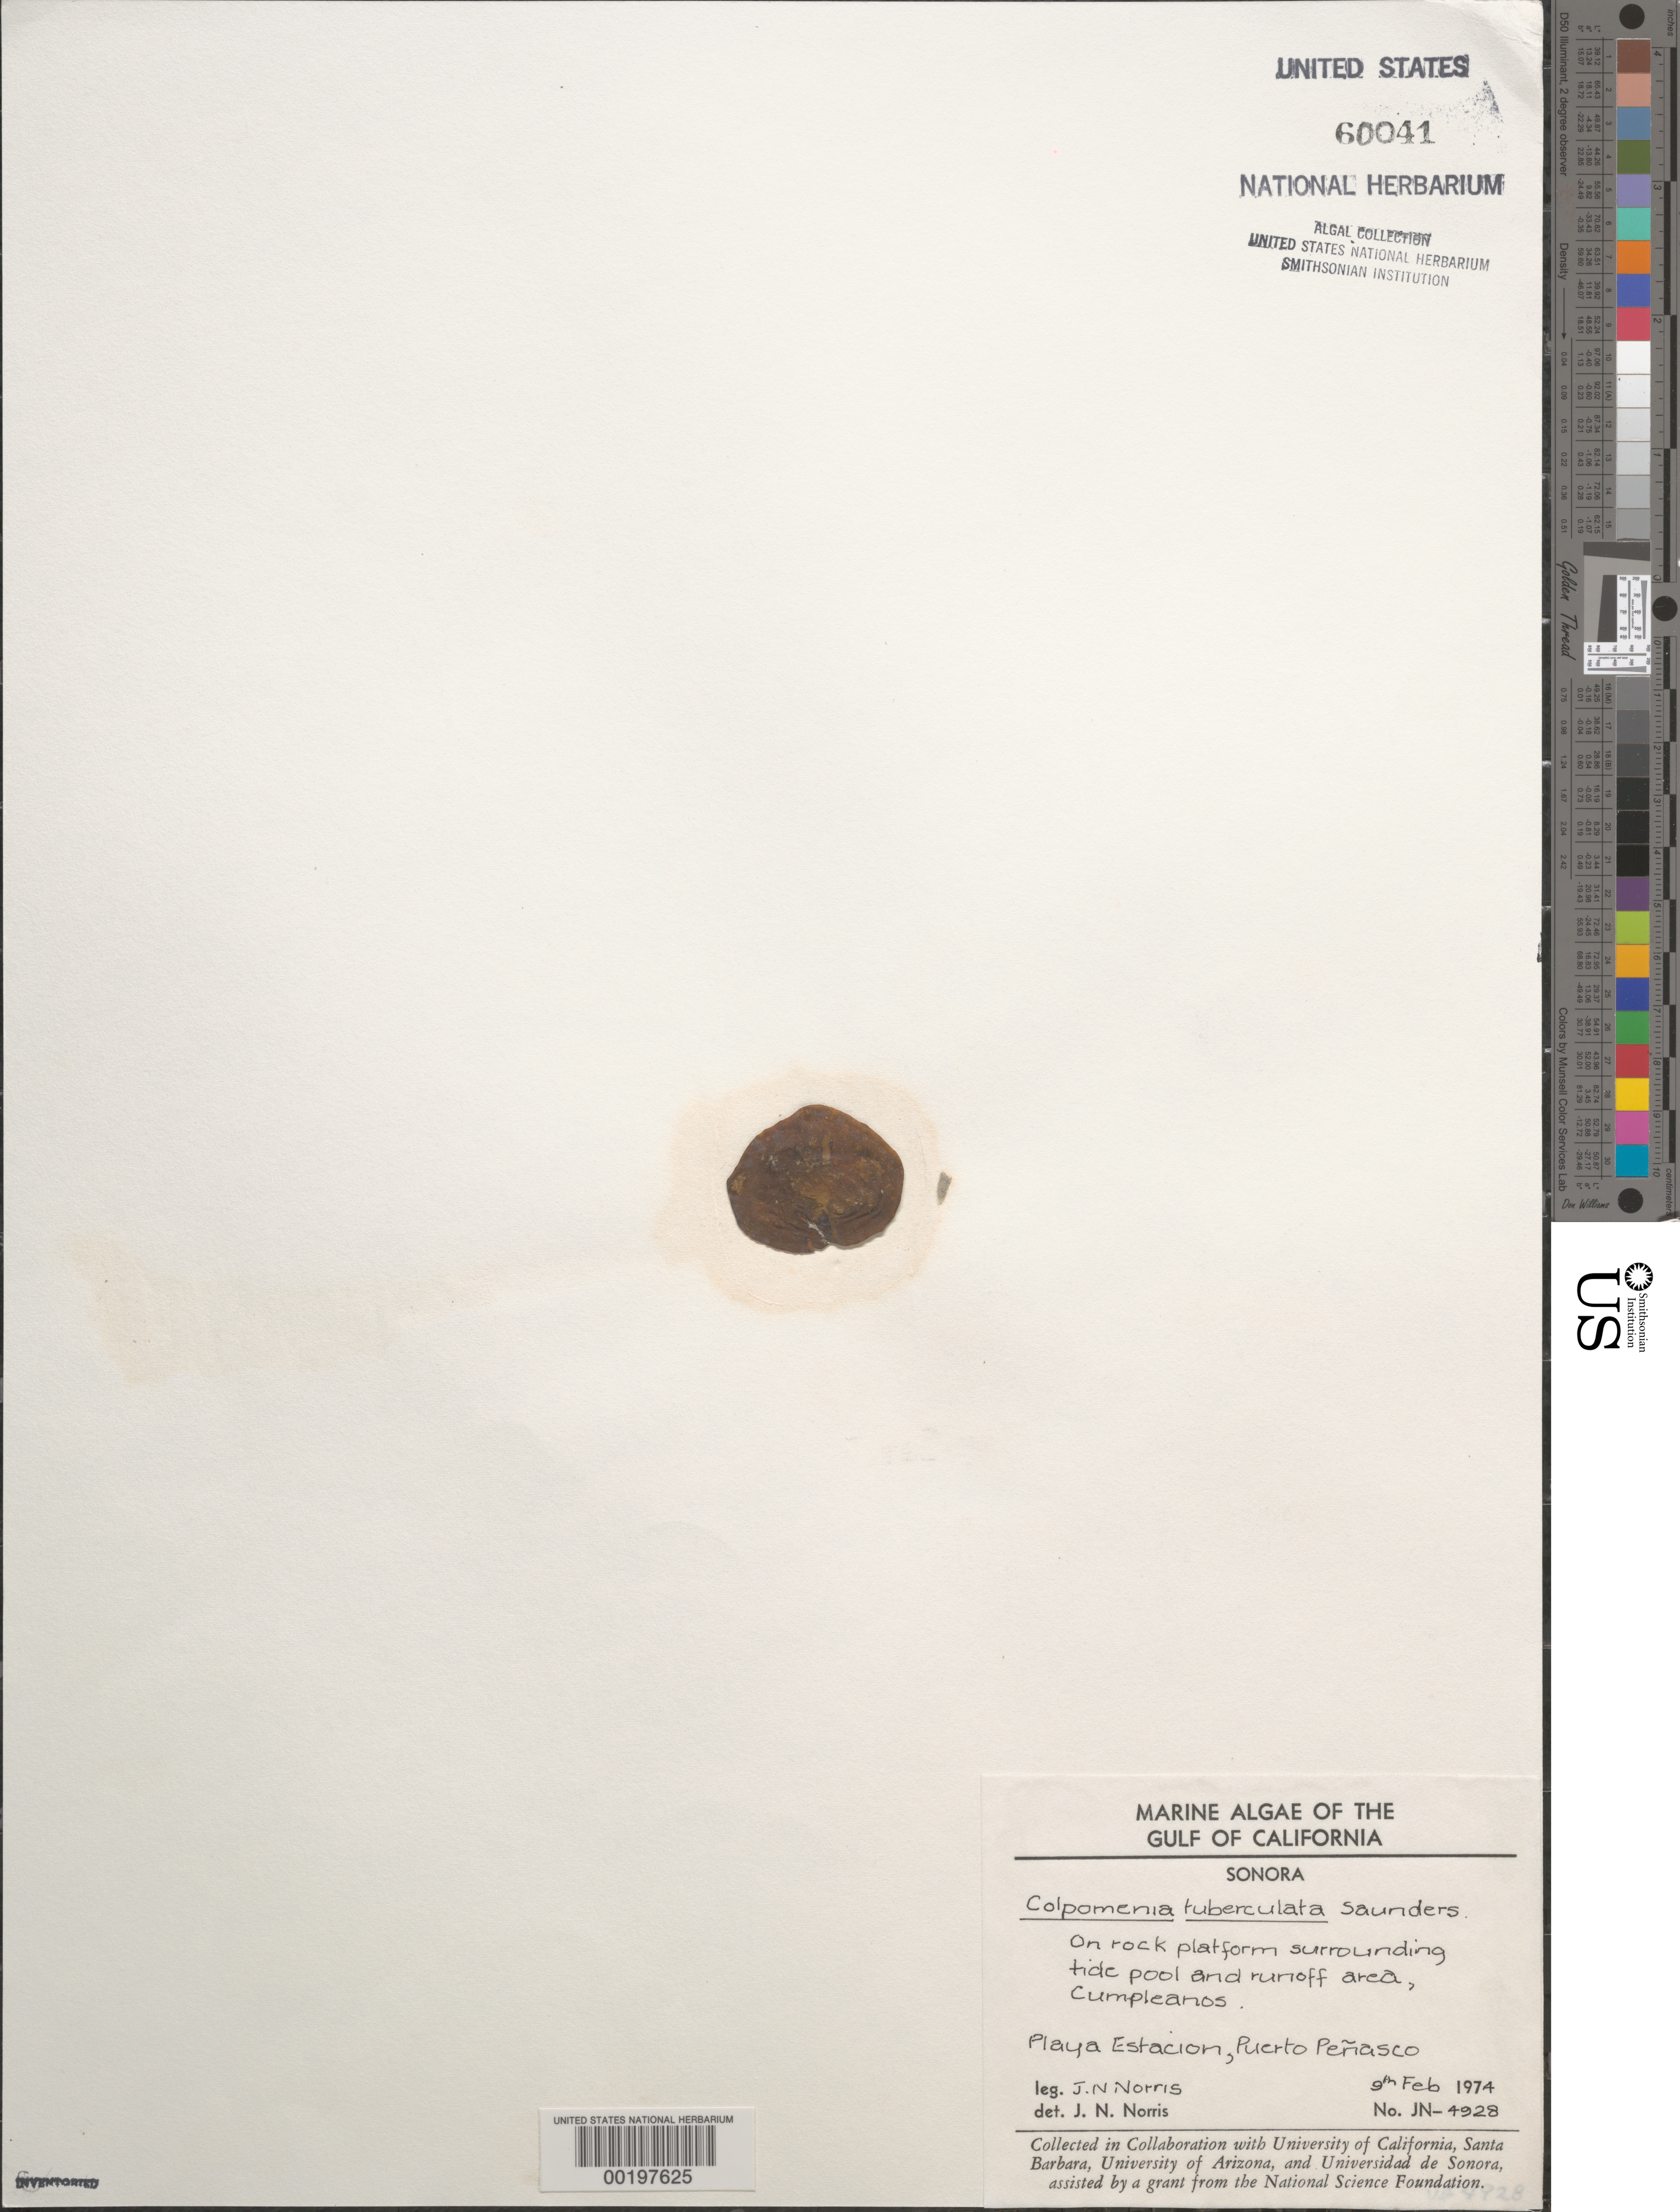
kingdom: Chromista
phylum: Ochrophyta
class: Phaeophyceae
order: Scytosiphonales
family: Scytosiphonaceae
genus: Colpomenia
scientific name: Colpomenia tuberculata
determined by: Norris, James N.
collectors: J. N. Norris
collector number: JN-4928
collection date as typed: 09 Feb 1974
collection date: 1974-02-09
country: Mexico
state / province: Sonora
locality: Puerto Penasco, Playa Estacion, Cumpleanos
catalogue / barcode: US 60041